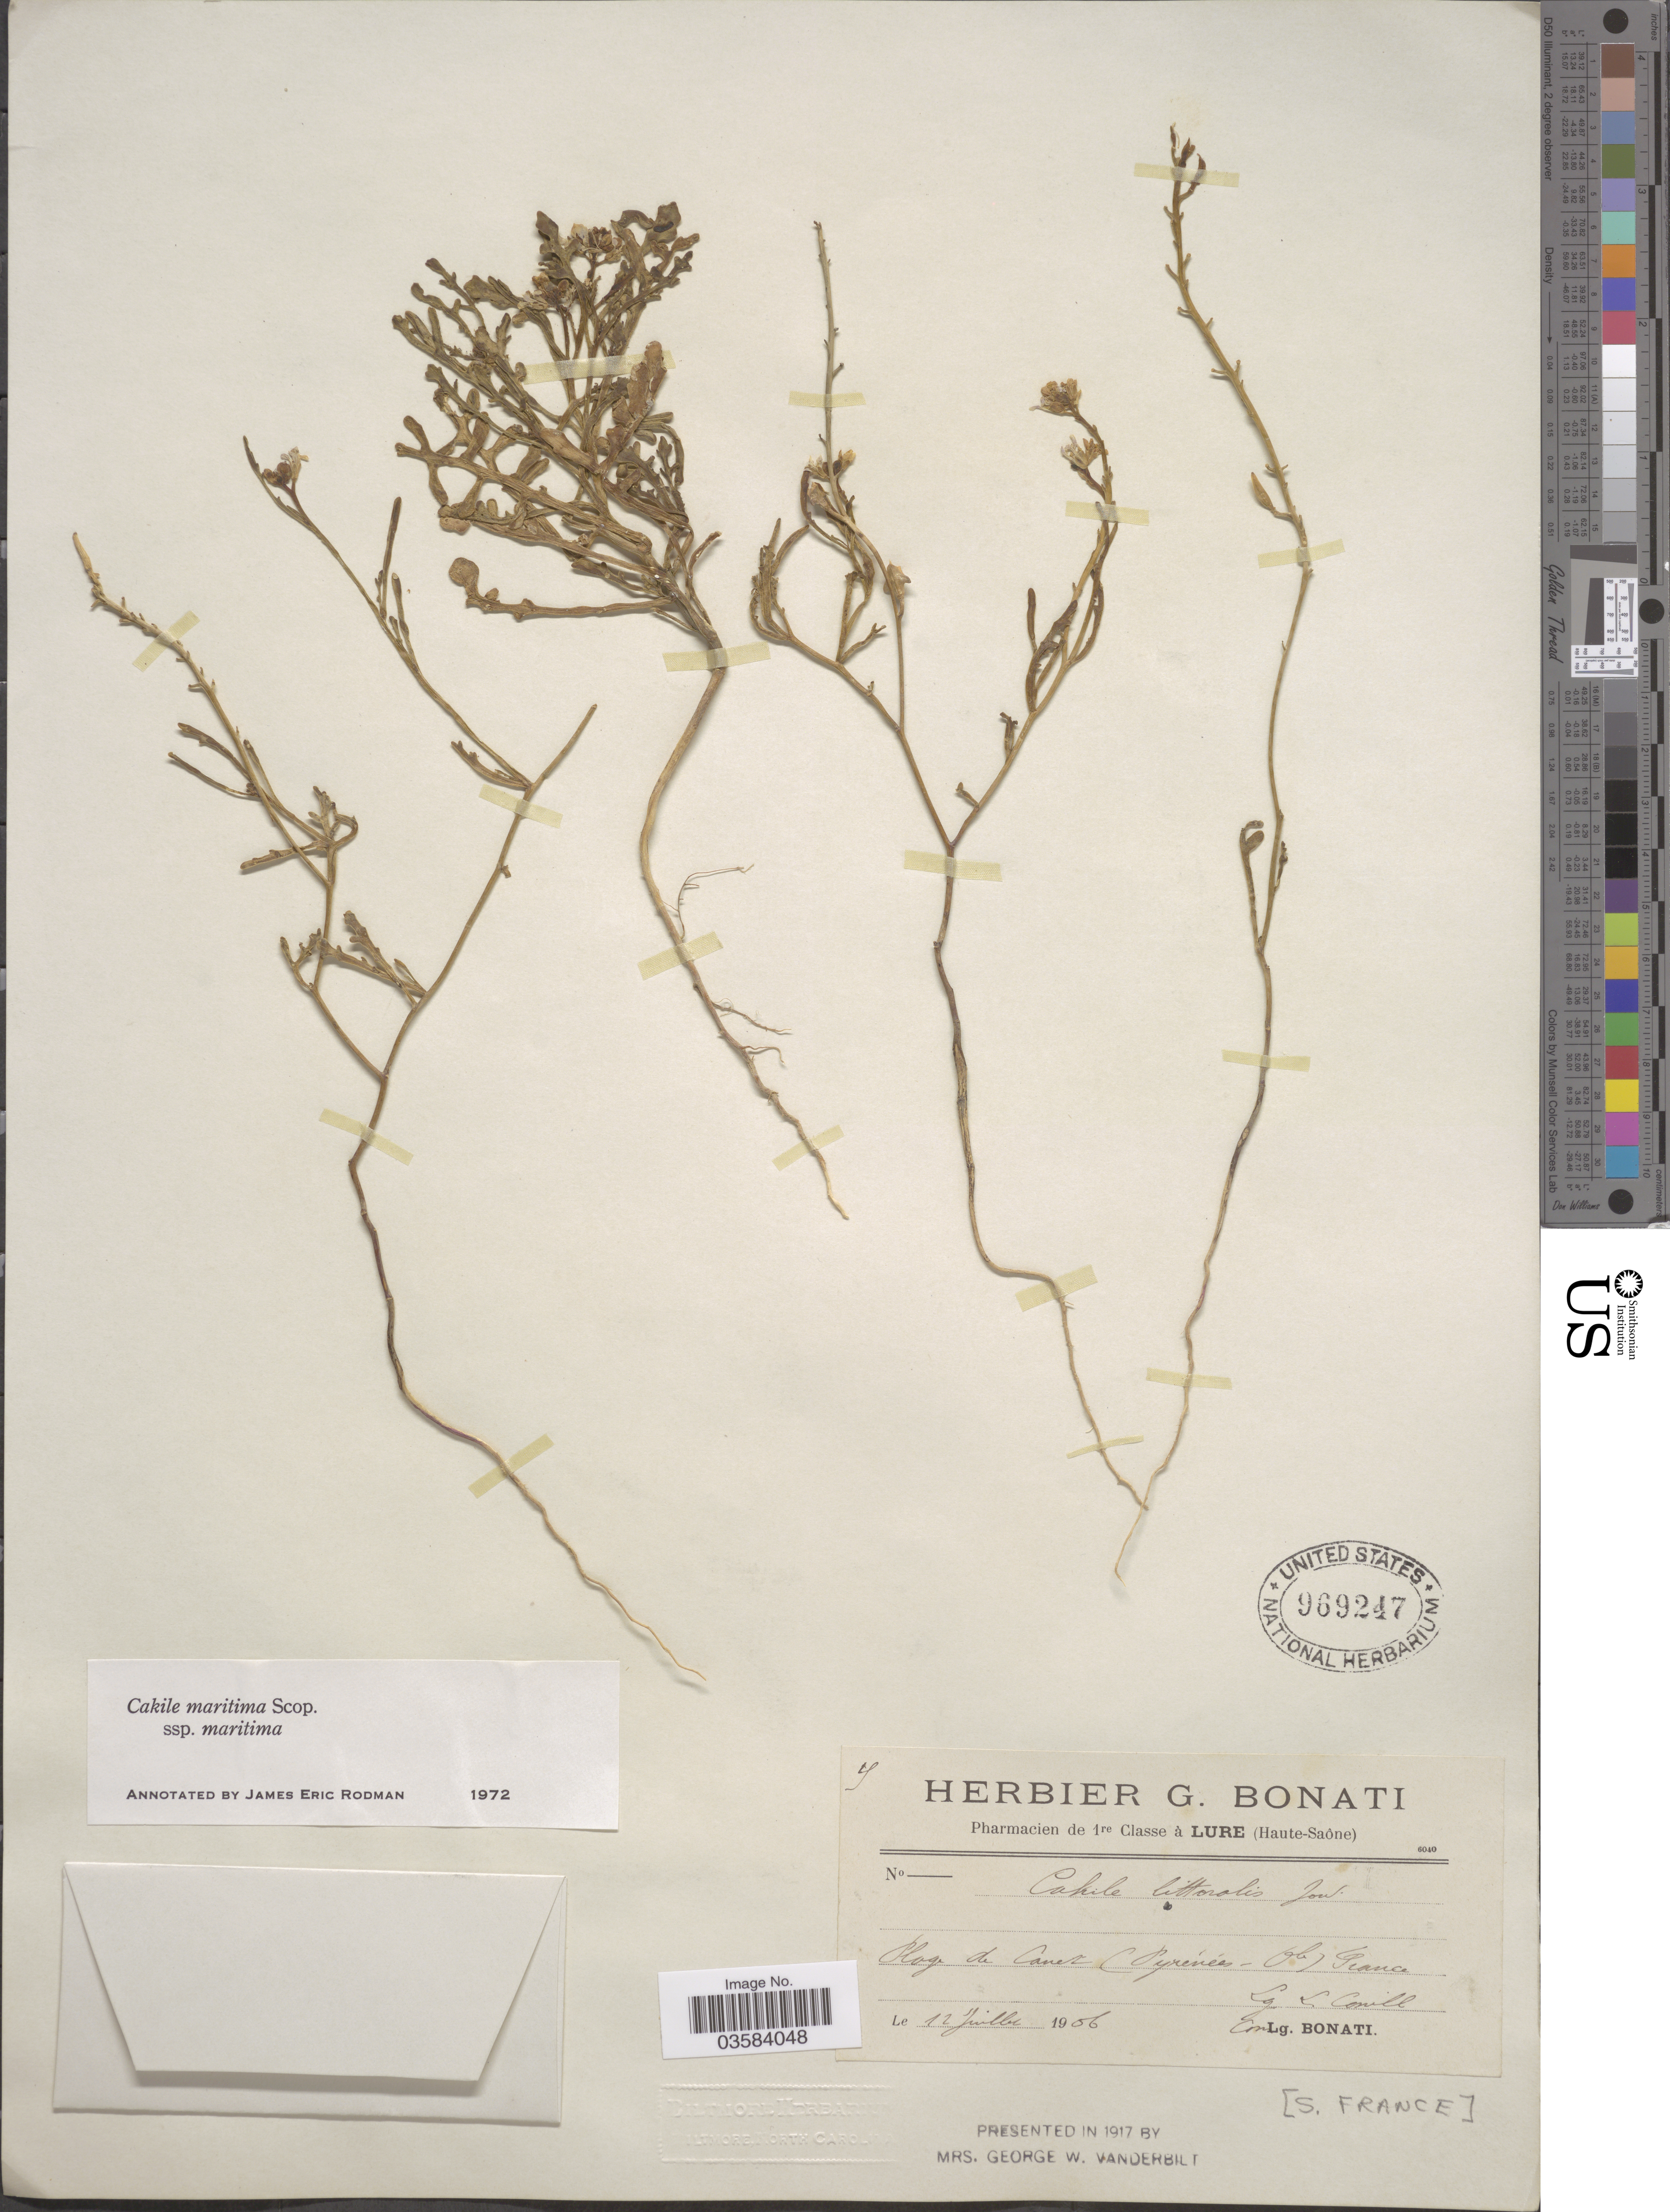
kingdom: Plantae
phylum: Tracheophyta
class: Magnoliopsida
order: Brassicales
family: Brassicaceae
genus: Cakile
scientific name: Cakile maritima subsp. maritima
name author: Scop.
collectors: Conill, L.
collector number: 5*?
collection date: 1956-07-12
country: France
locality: Lure (Haute-Saône). Plage de Canet (Pyrénées-Ole). [S. France].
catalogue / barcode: US 969247